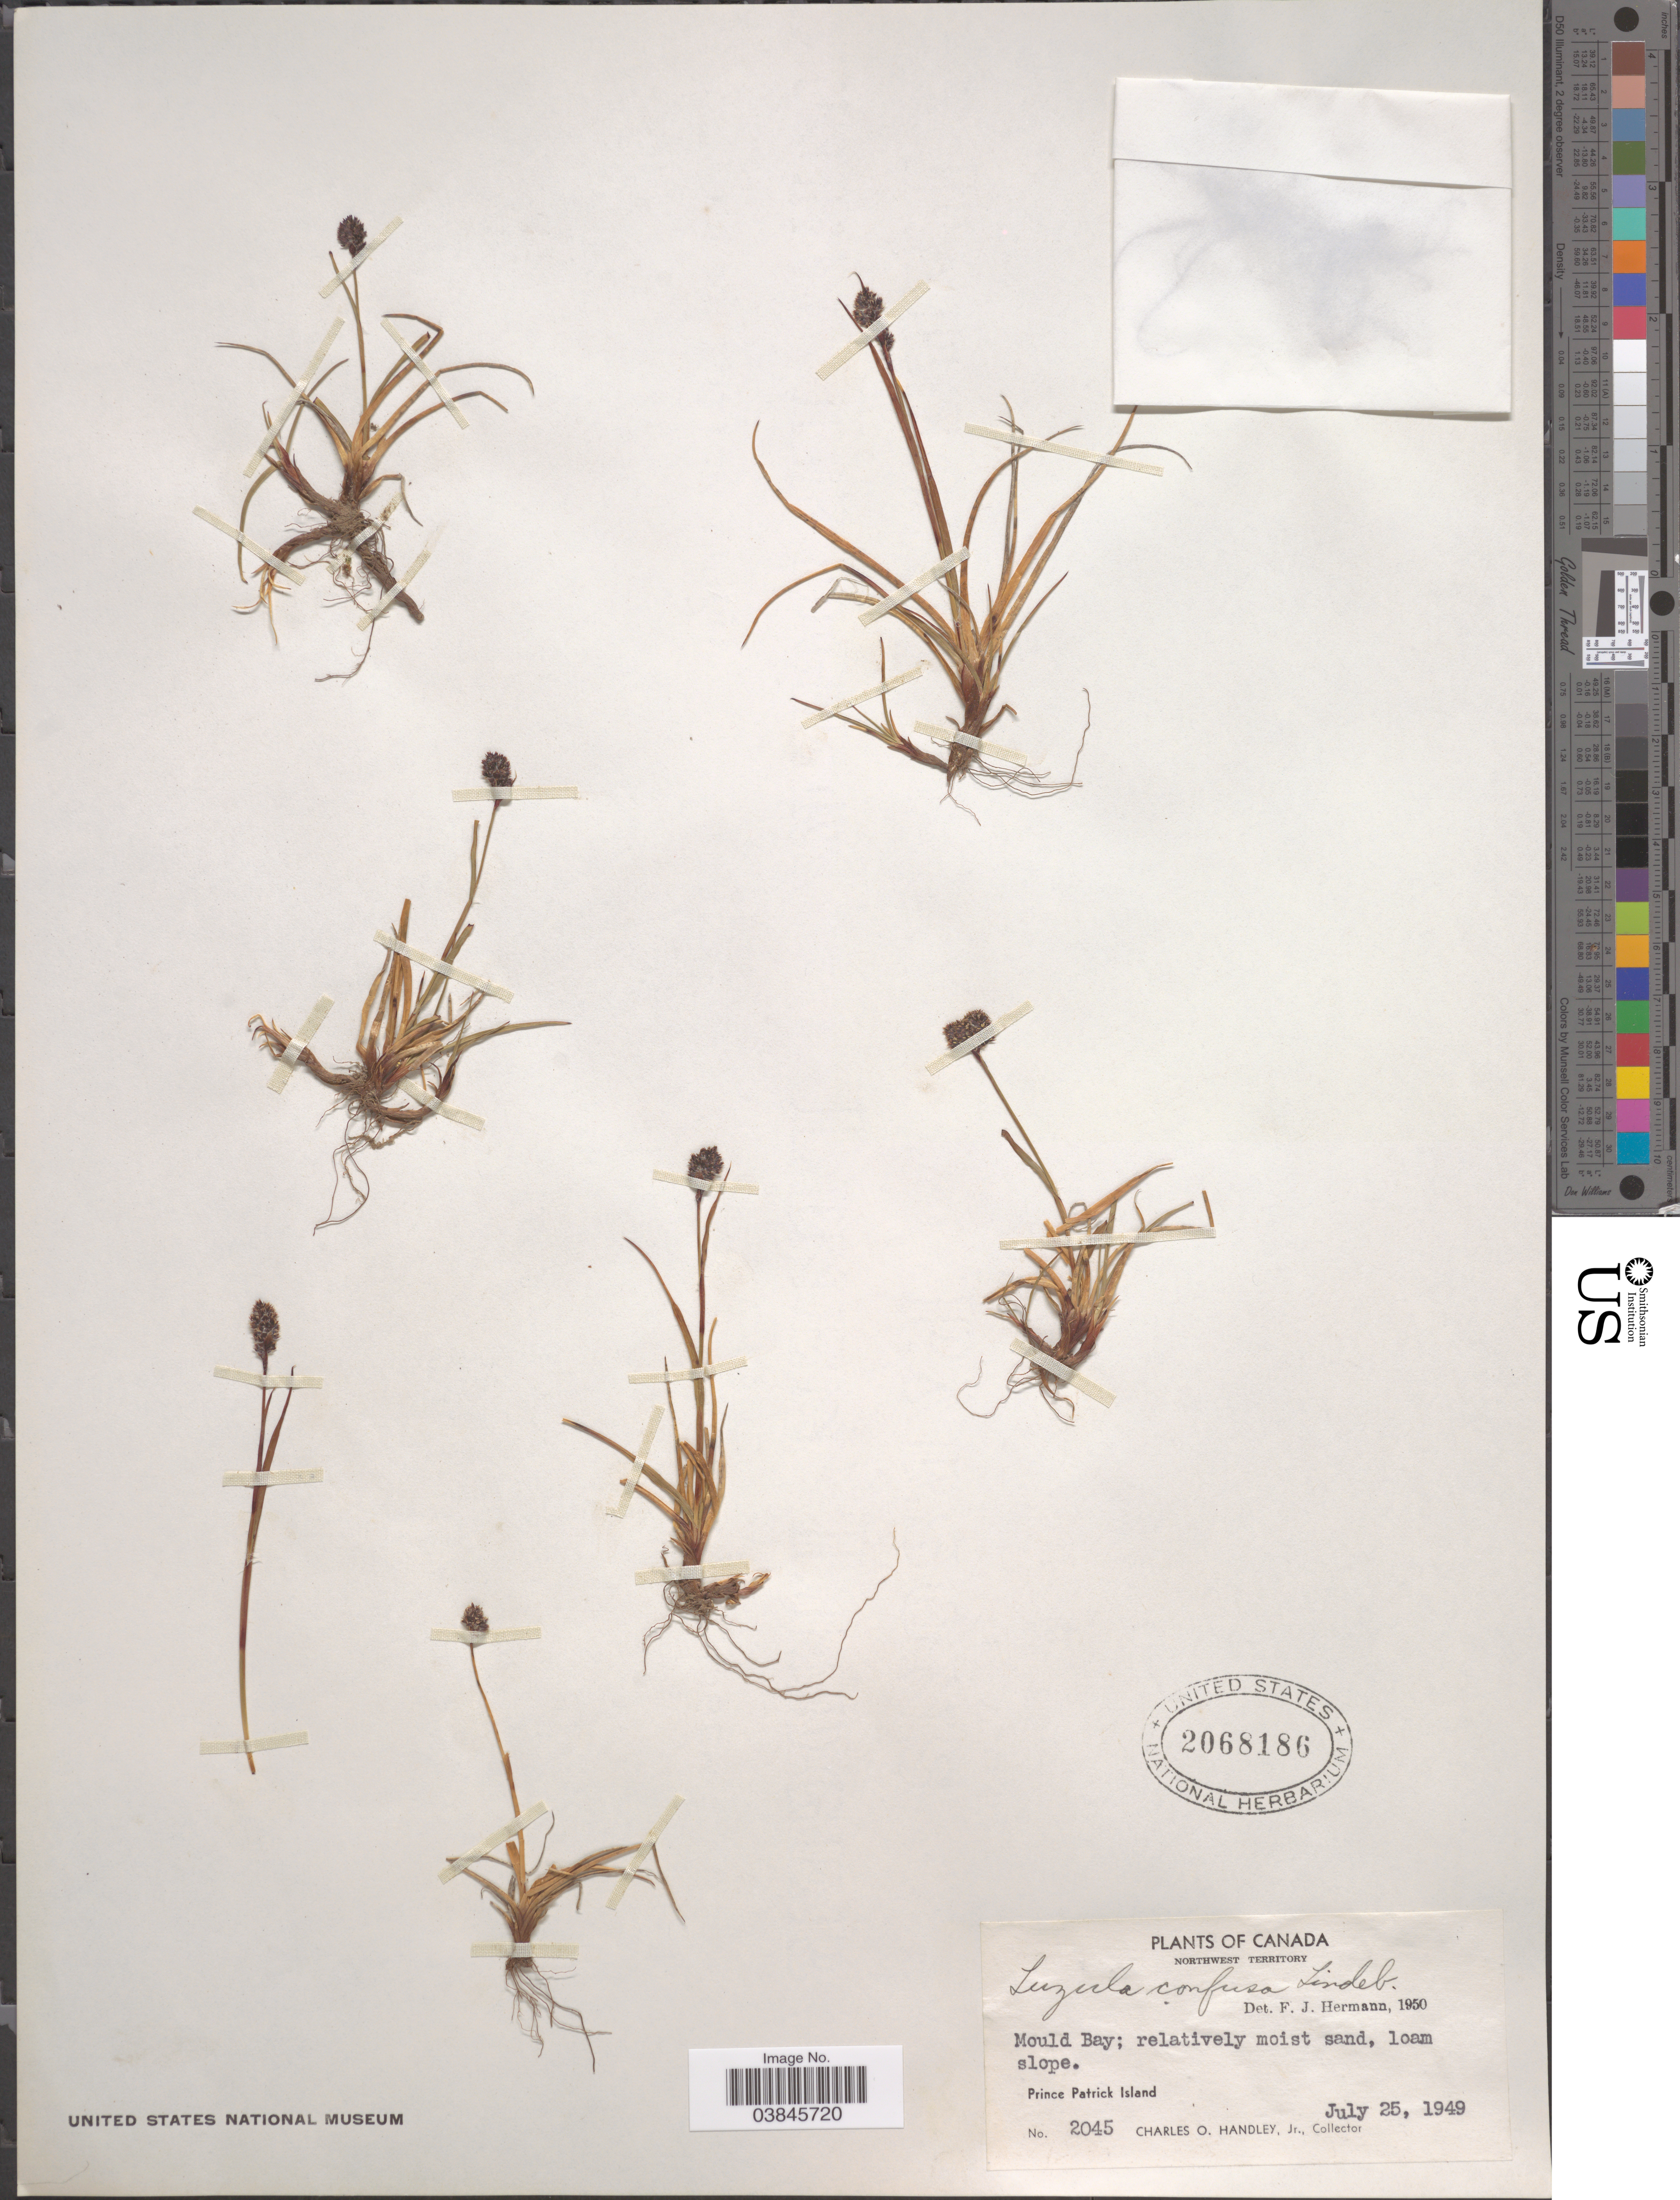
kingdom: Plantae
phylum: Tracheophyta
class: Liliopsida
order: Poales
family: Juncaceae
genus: Luzula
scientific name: Luzula confusa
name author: Lindeb.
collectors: C. Handley Jr.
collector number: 2045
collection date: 1949-07-25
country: Canada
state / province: Northwest Territories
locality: Mould Bay. Prince Patrick Island.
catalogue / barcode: US 2068186